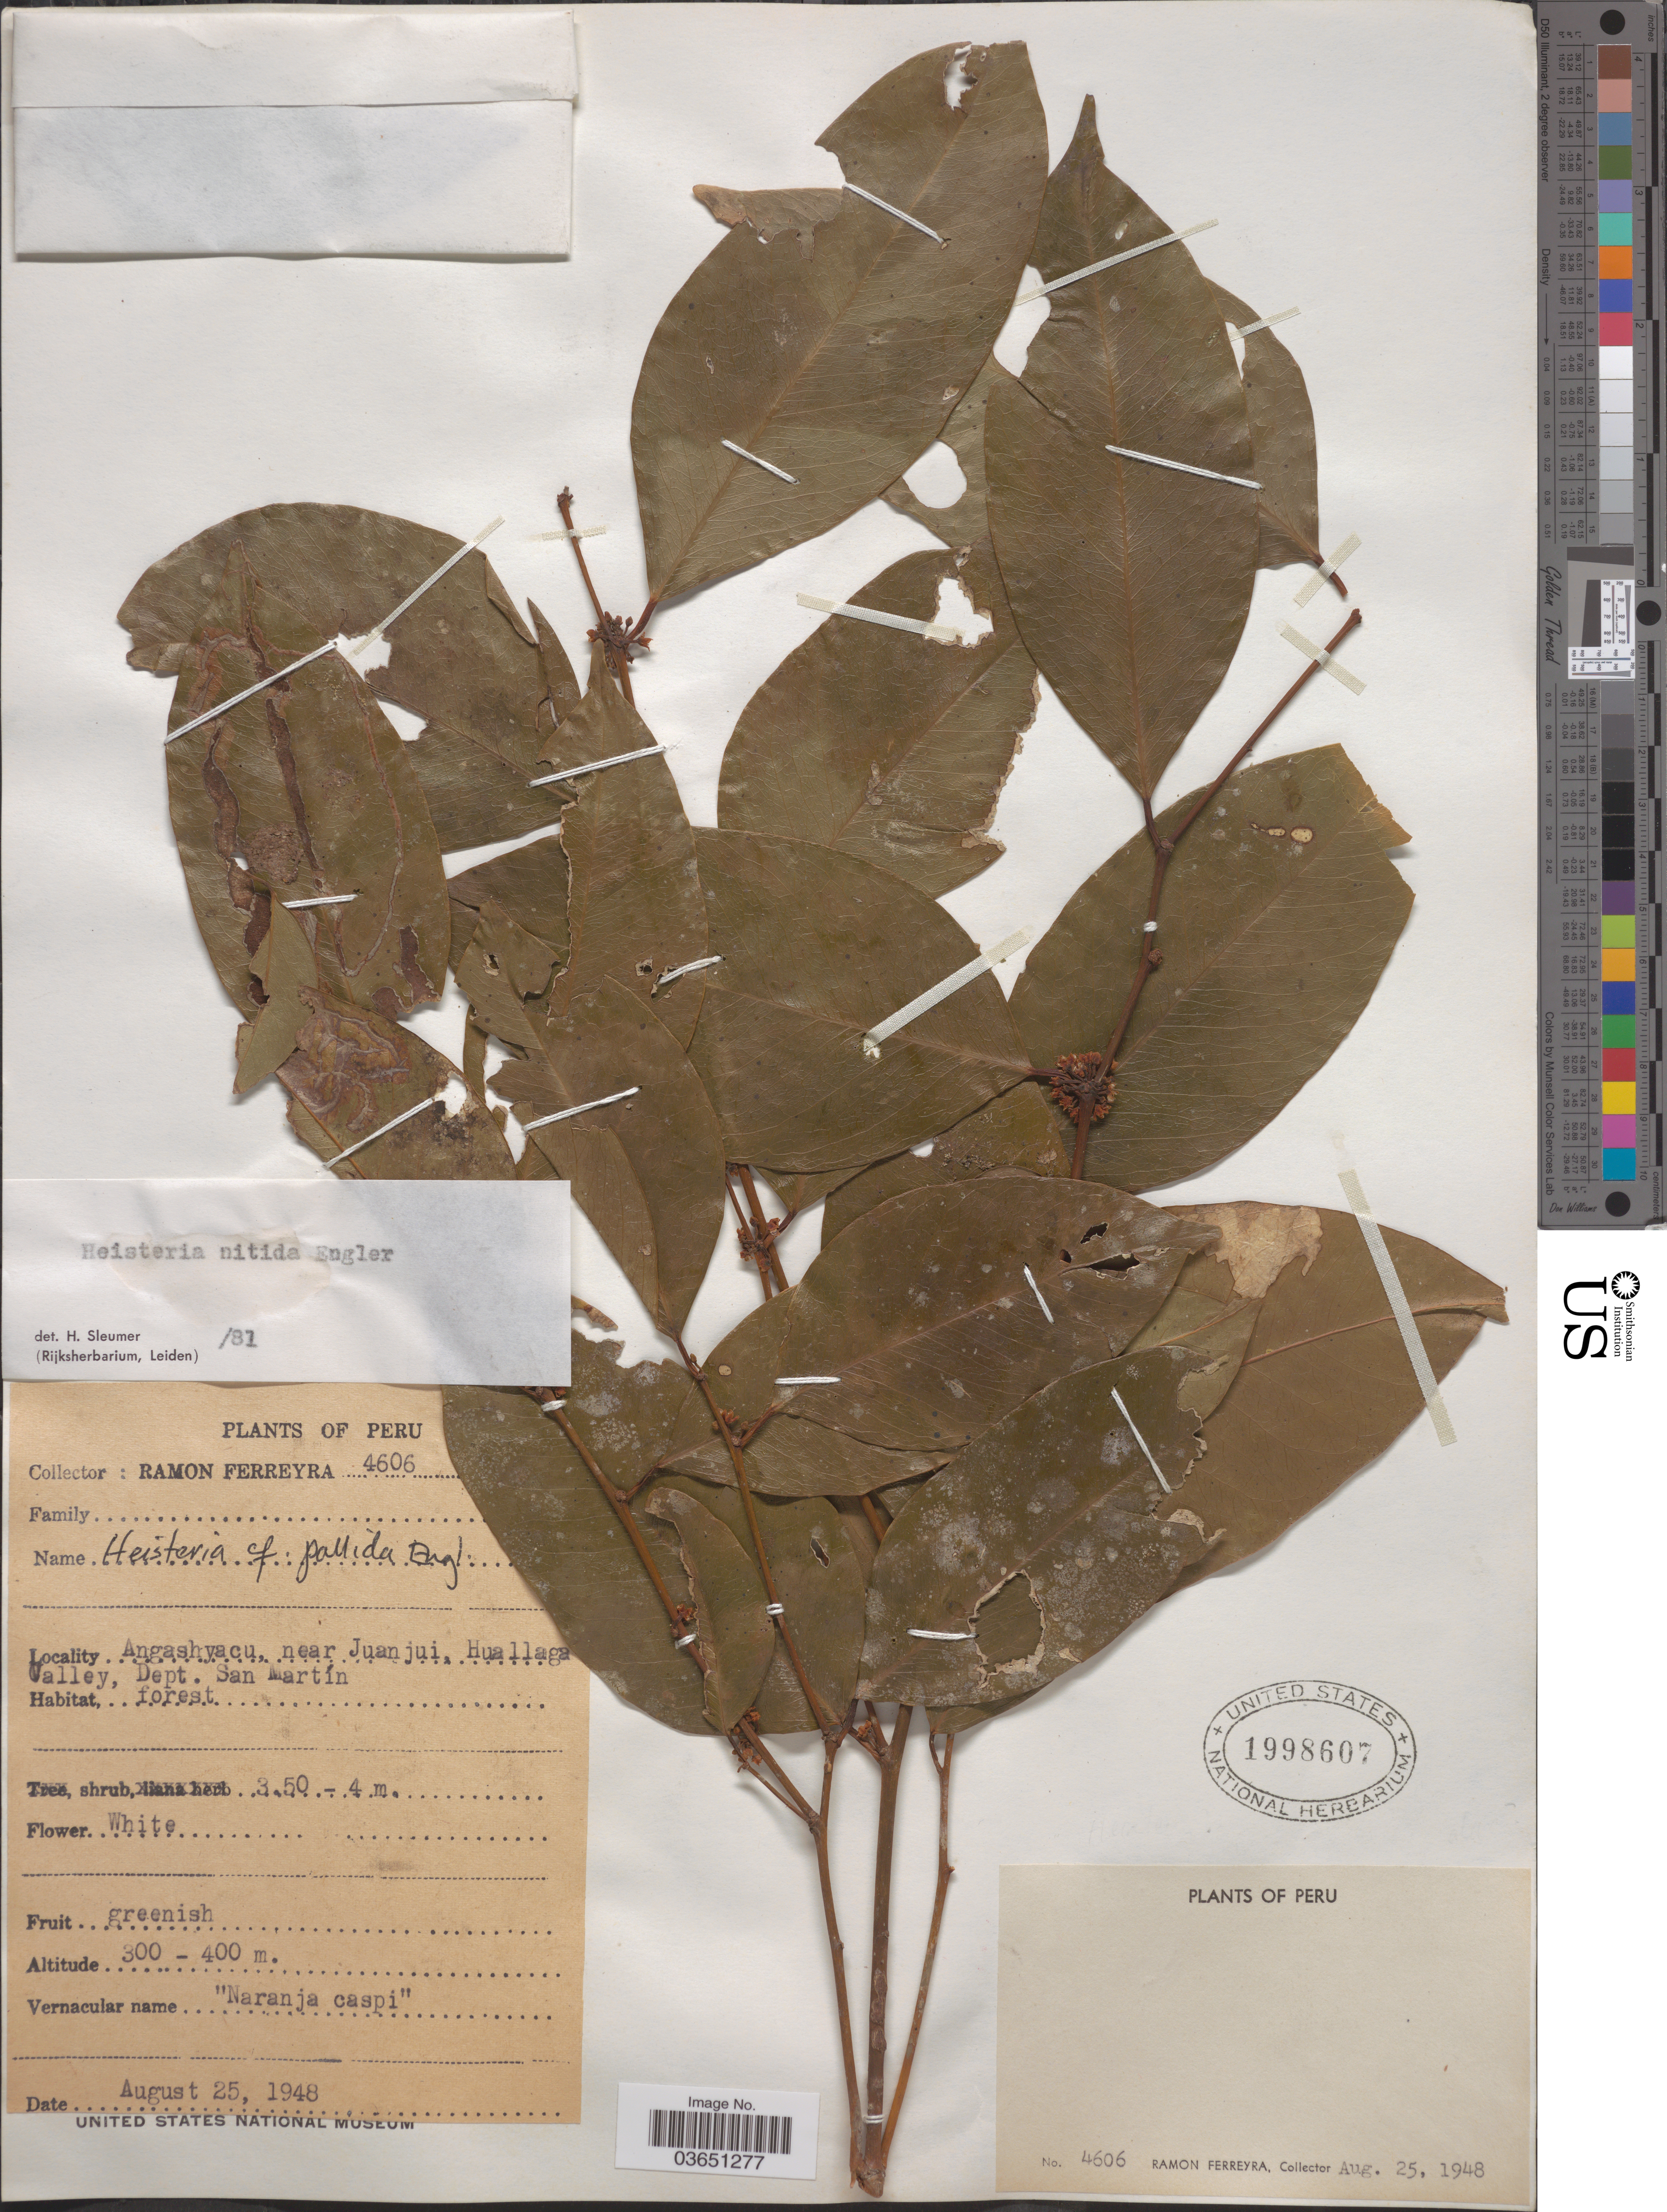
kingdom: Plantae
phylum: Tracheophyta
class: Magnoliopsida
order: Santalales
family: Erythropalaceae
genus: Heisteria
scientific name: Heisteria nitida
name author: Engl.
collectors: R. A. Ferreyra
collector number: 4606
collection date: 1948-08-25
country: Peru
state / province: San Martín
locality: Angashyacu, near Juanjui, Huallaga Valley, Dept. San Martín.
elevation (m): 300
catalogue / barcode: US 1998607